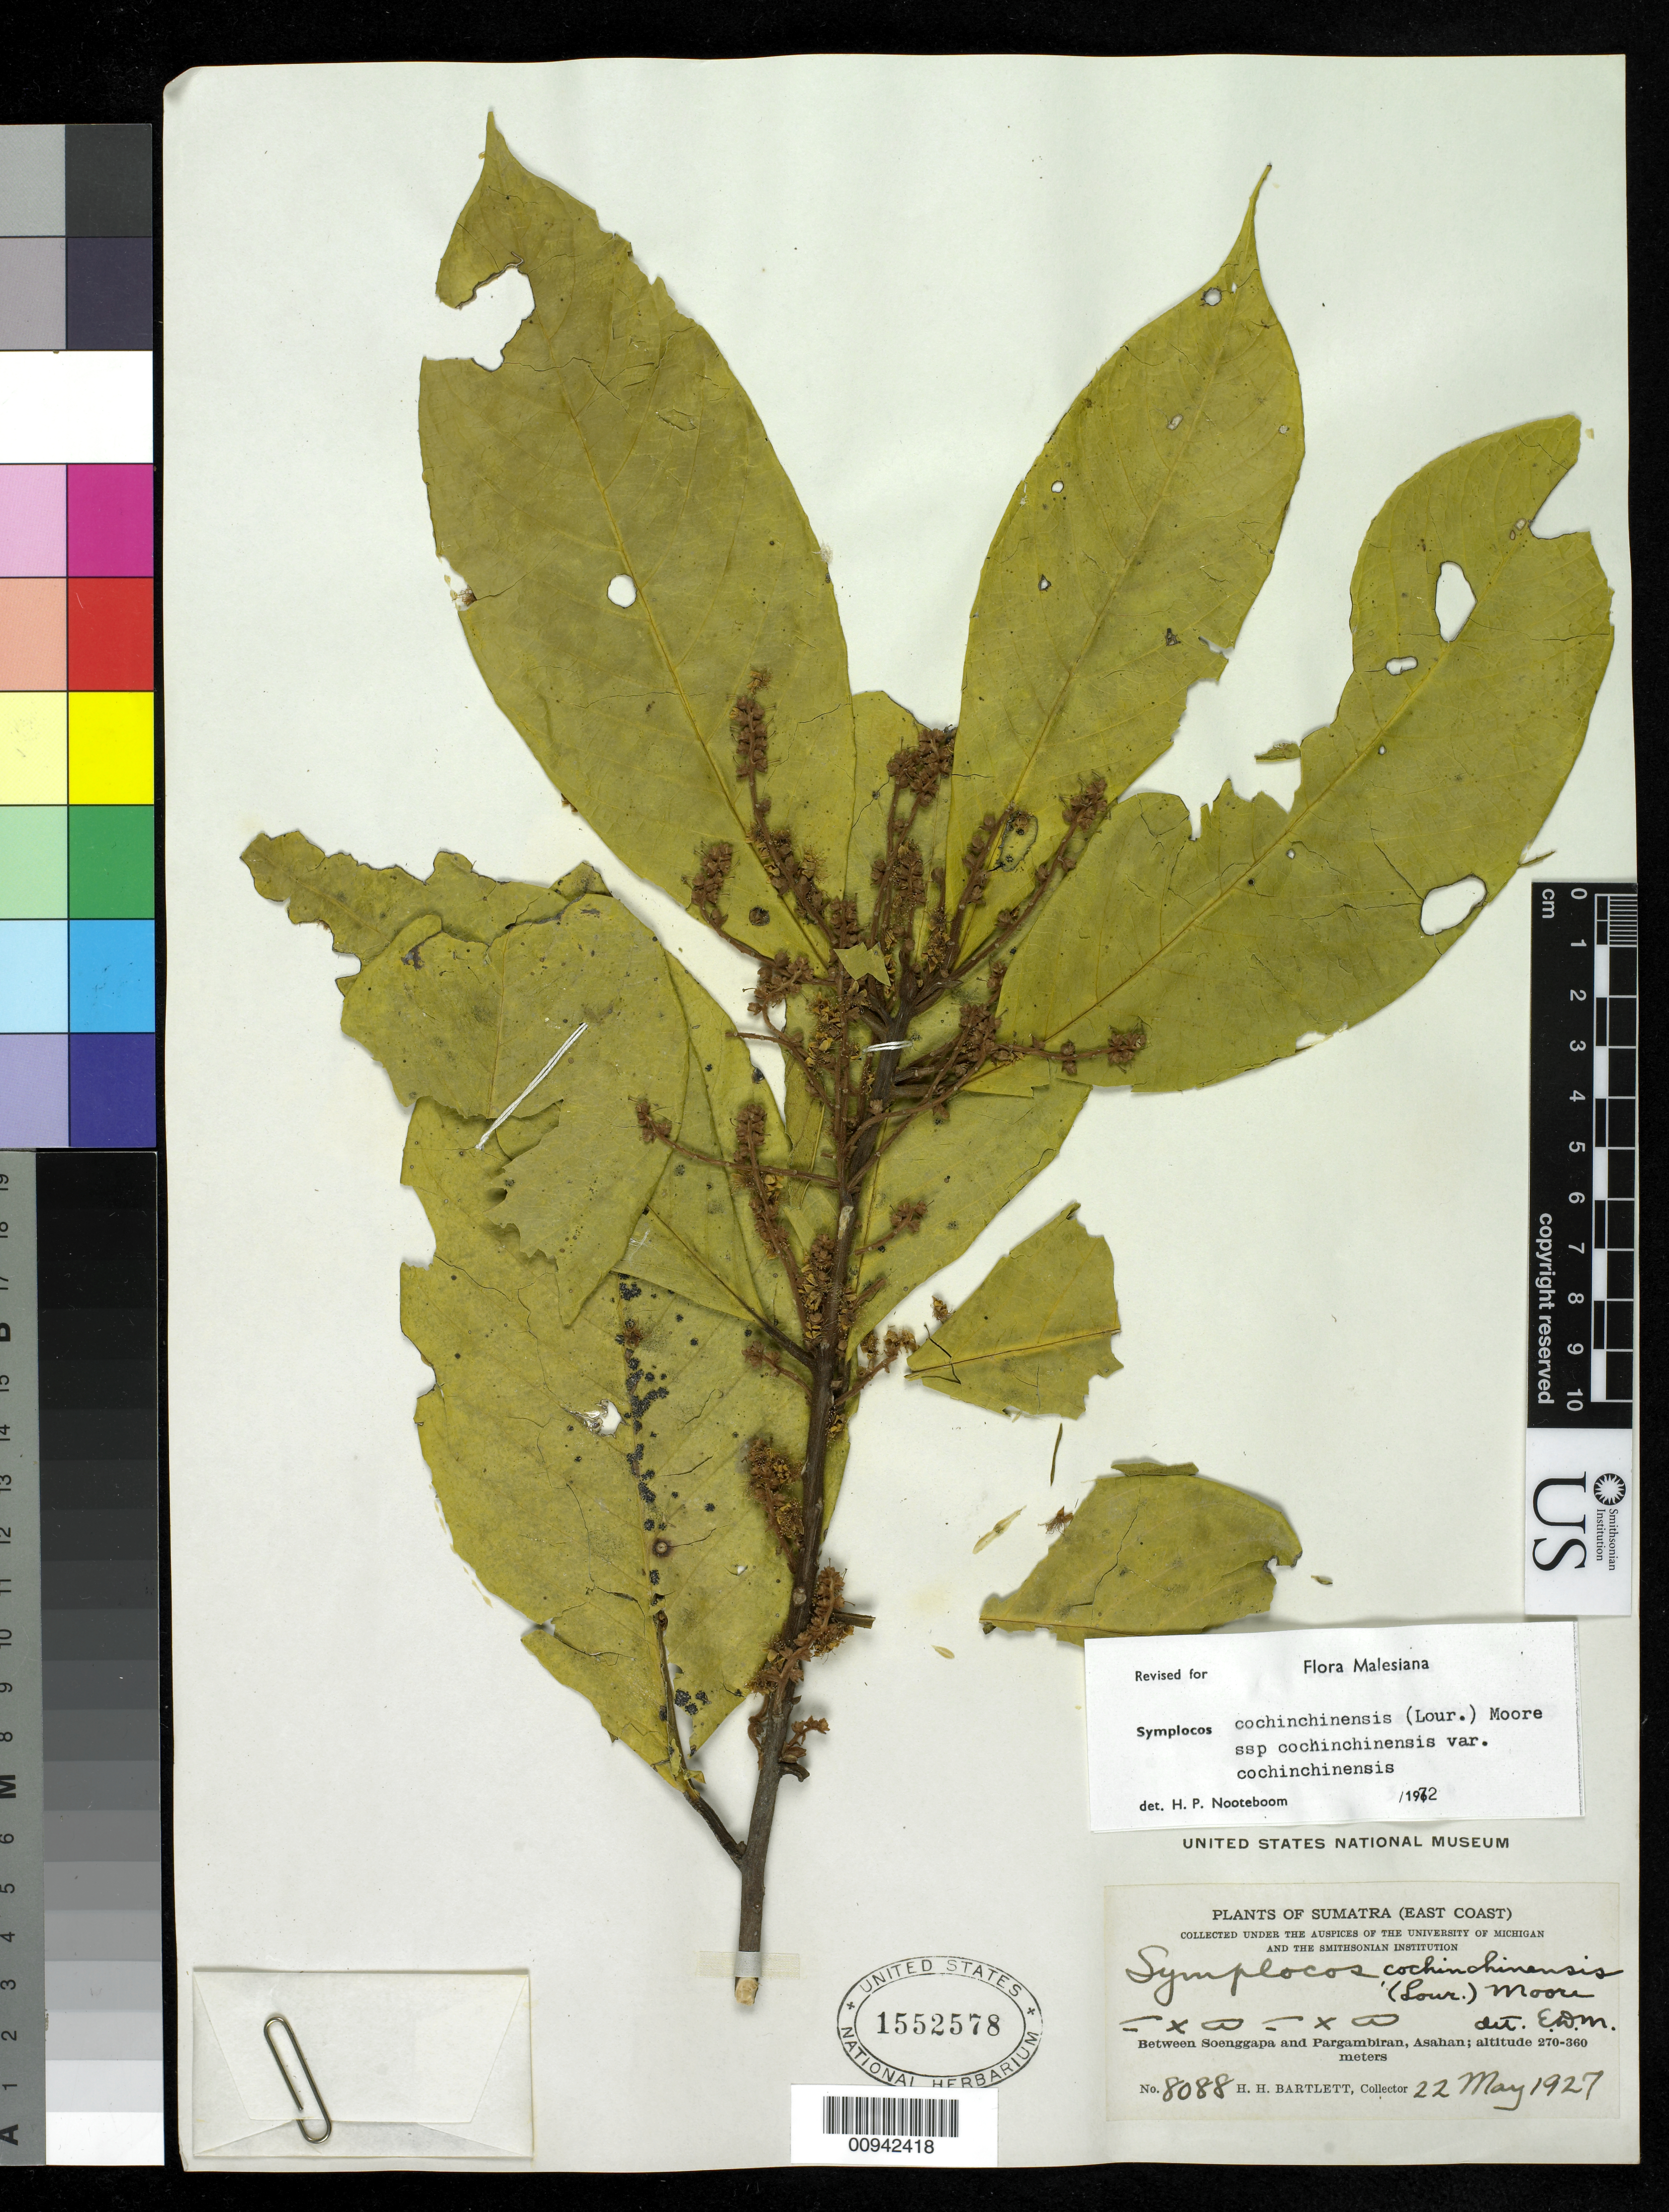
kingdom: Plantae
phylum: Tracheophyta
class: Magnoliopsida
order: Ericales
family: Symplocaceae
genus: Symplocos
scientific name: Symplocos cochinchinensis var. cochinchinensis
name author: (Lour.) S. Moore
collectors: H. H. Bartlett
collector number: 8088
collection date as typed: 22 May 1927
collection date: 1927-05-22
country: Indonesia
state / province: Sumatra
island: Sumatra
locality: Between Soenggapa and Pargambiran, Asahan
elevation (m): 270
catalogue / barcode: US 1552578